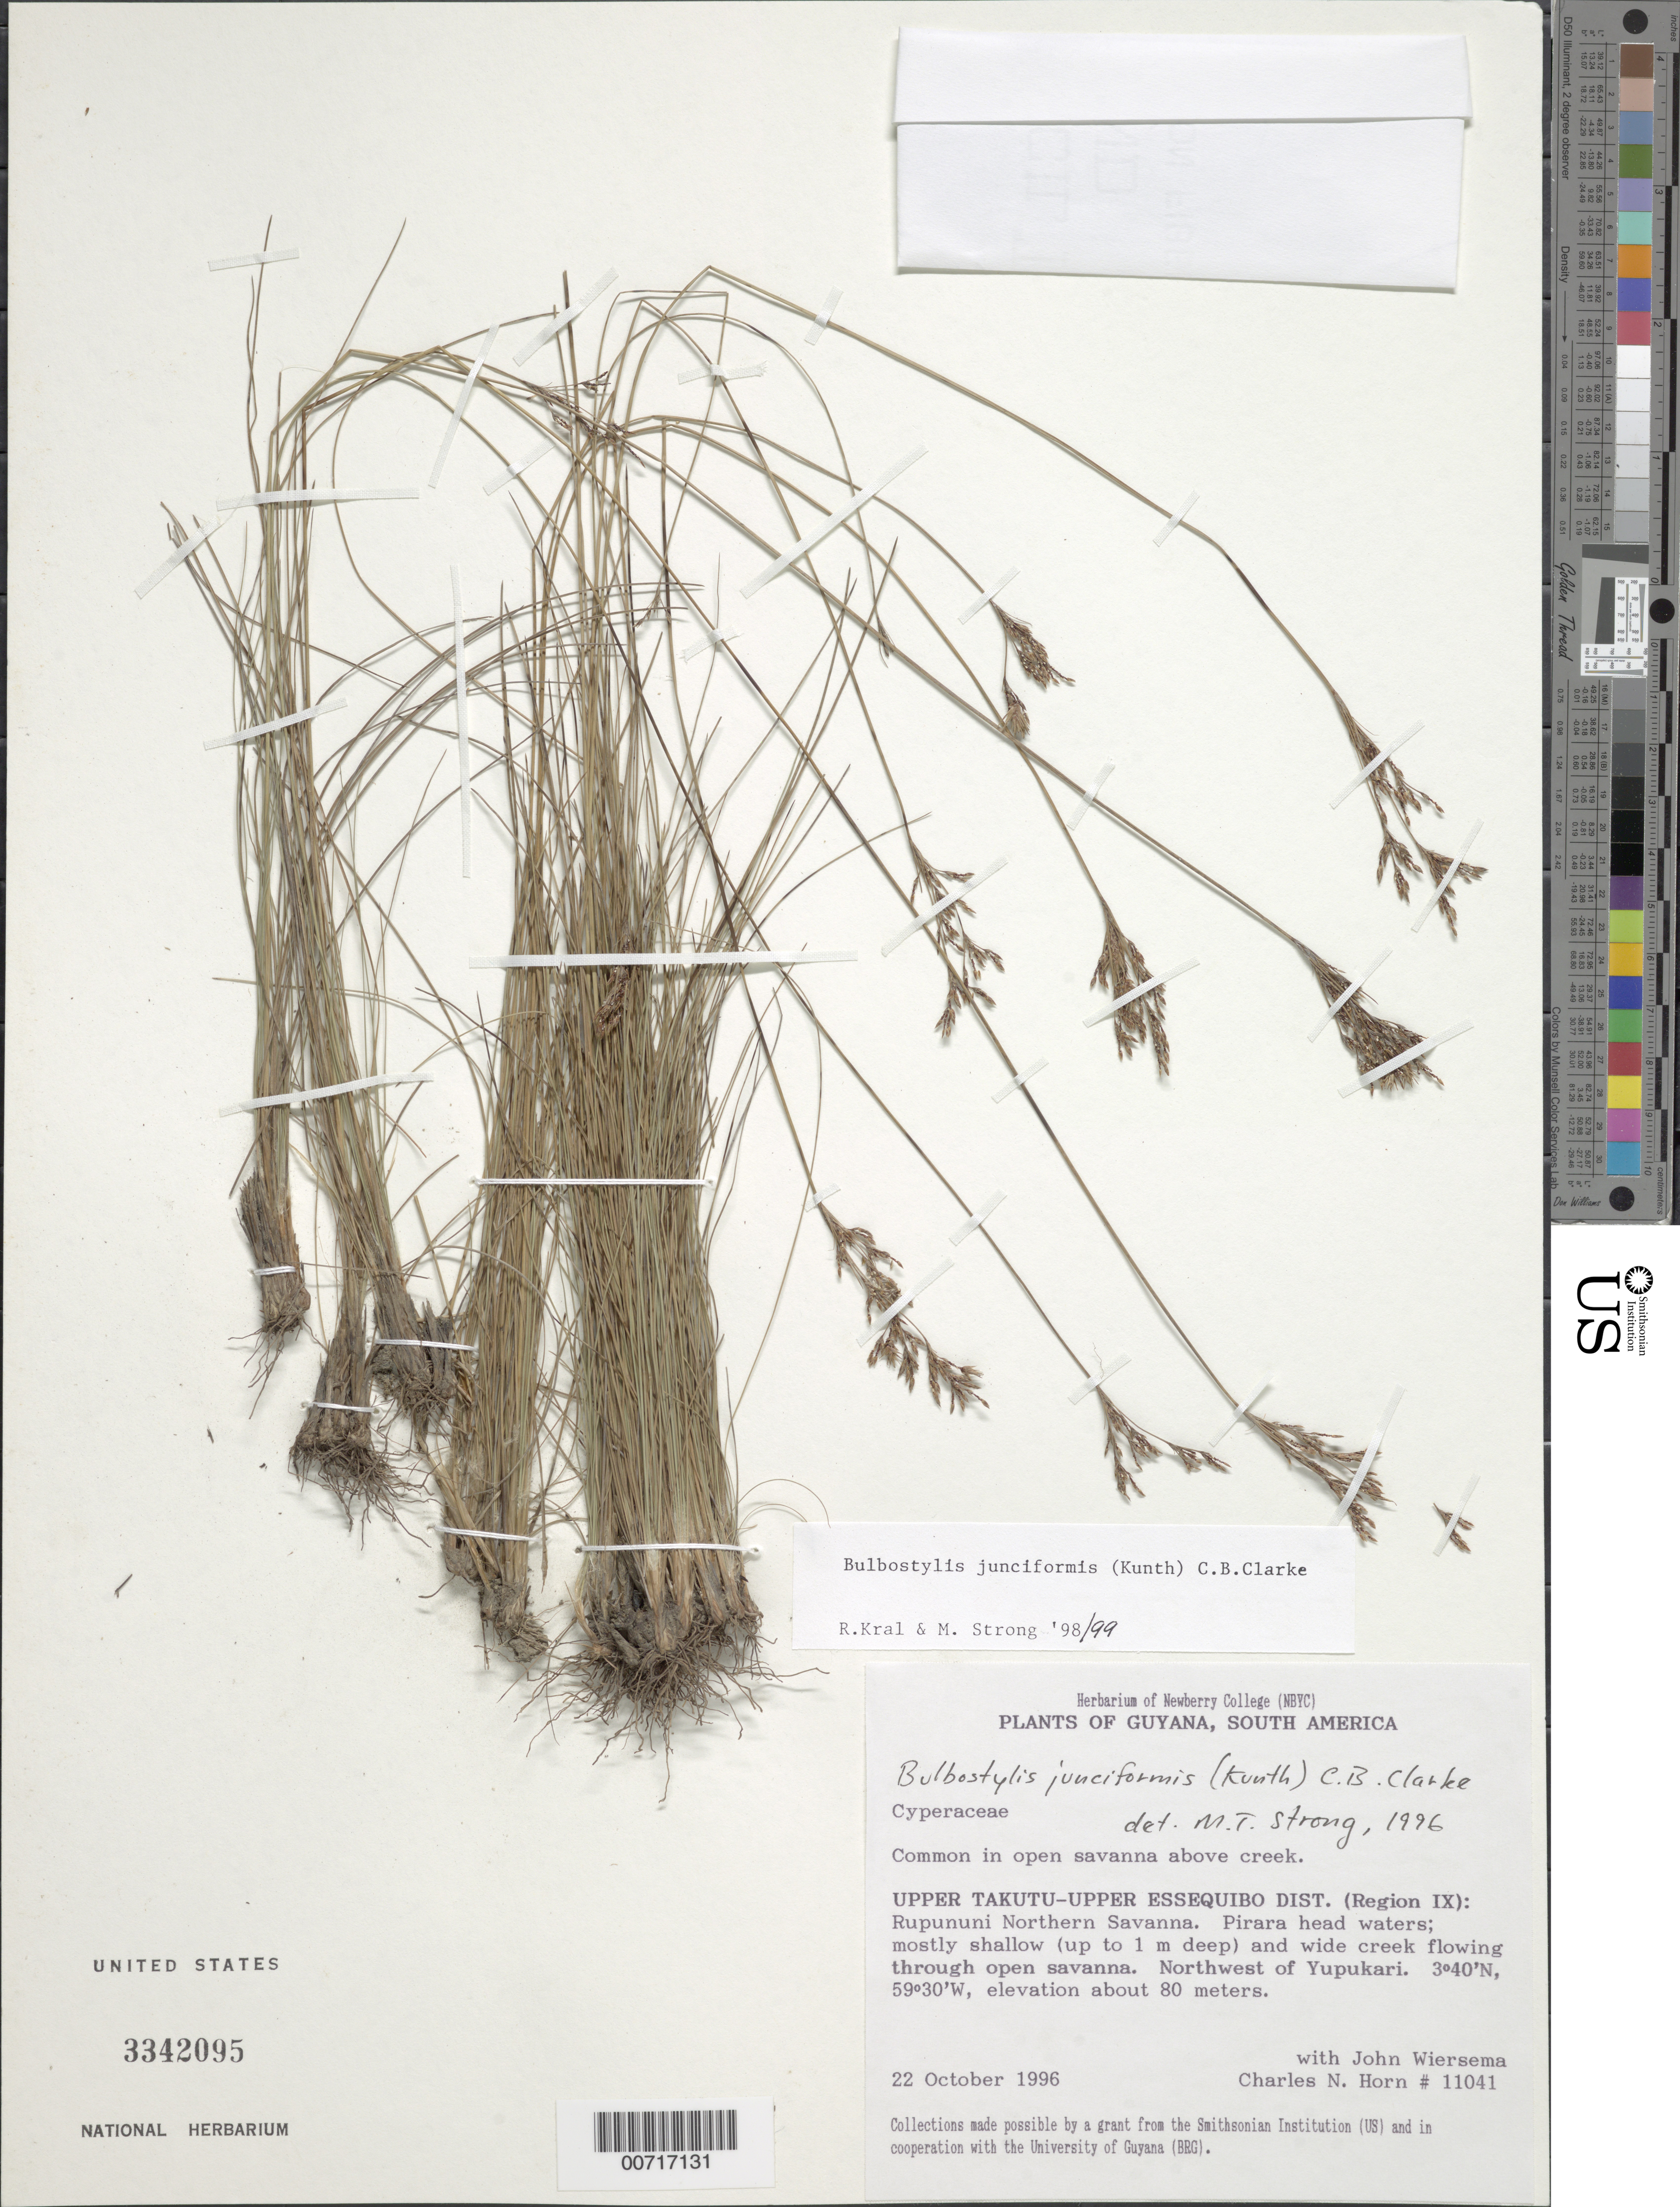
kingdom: Plantae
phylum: Tracheophyta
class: Liliopsida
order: Poales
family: Cyperaceae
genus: Bulbostylis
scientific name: Bulbostylis junciformis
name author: (Kunth) C.B. Clarke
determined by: Kral, R.; Strong, M. T.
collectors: C. N. Horn & J. H. Wiersema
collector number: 11041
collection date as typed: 22-Oct-96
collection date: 1996-10-22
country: Guyana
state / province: U. Takutu-U. Essequibo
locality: Rupununi Northern Savanna, Pirara headwaters; NW of Yupukari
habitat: Open savanna above creek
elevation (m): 80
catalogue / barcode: US 3342095